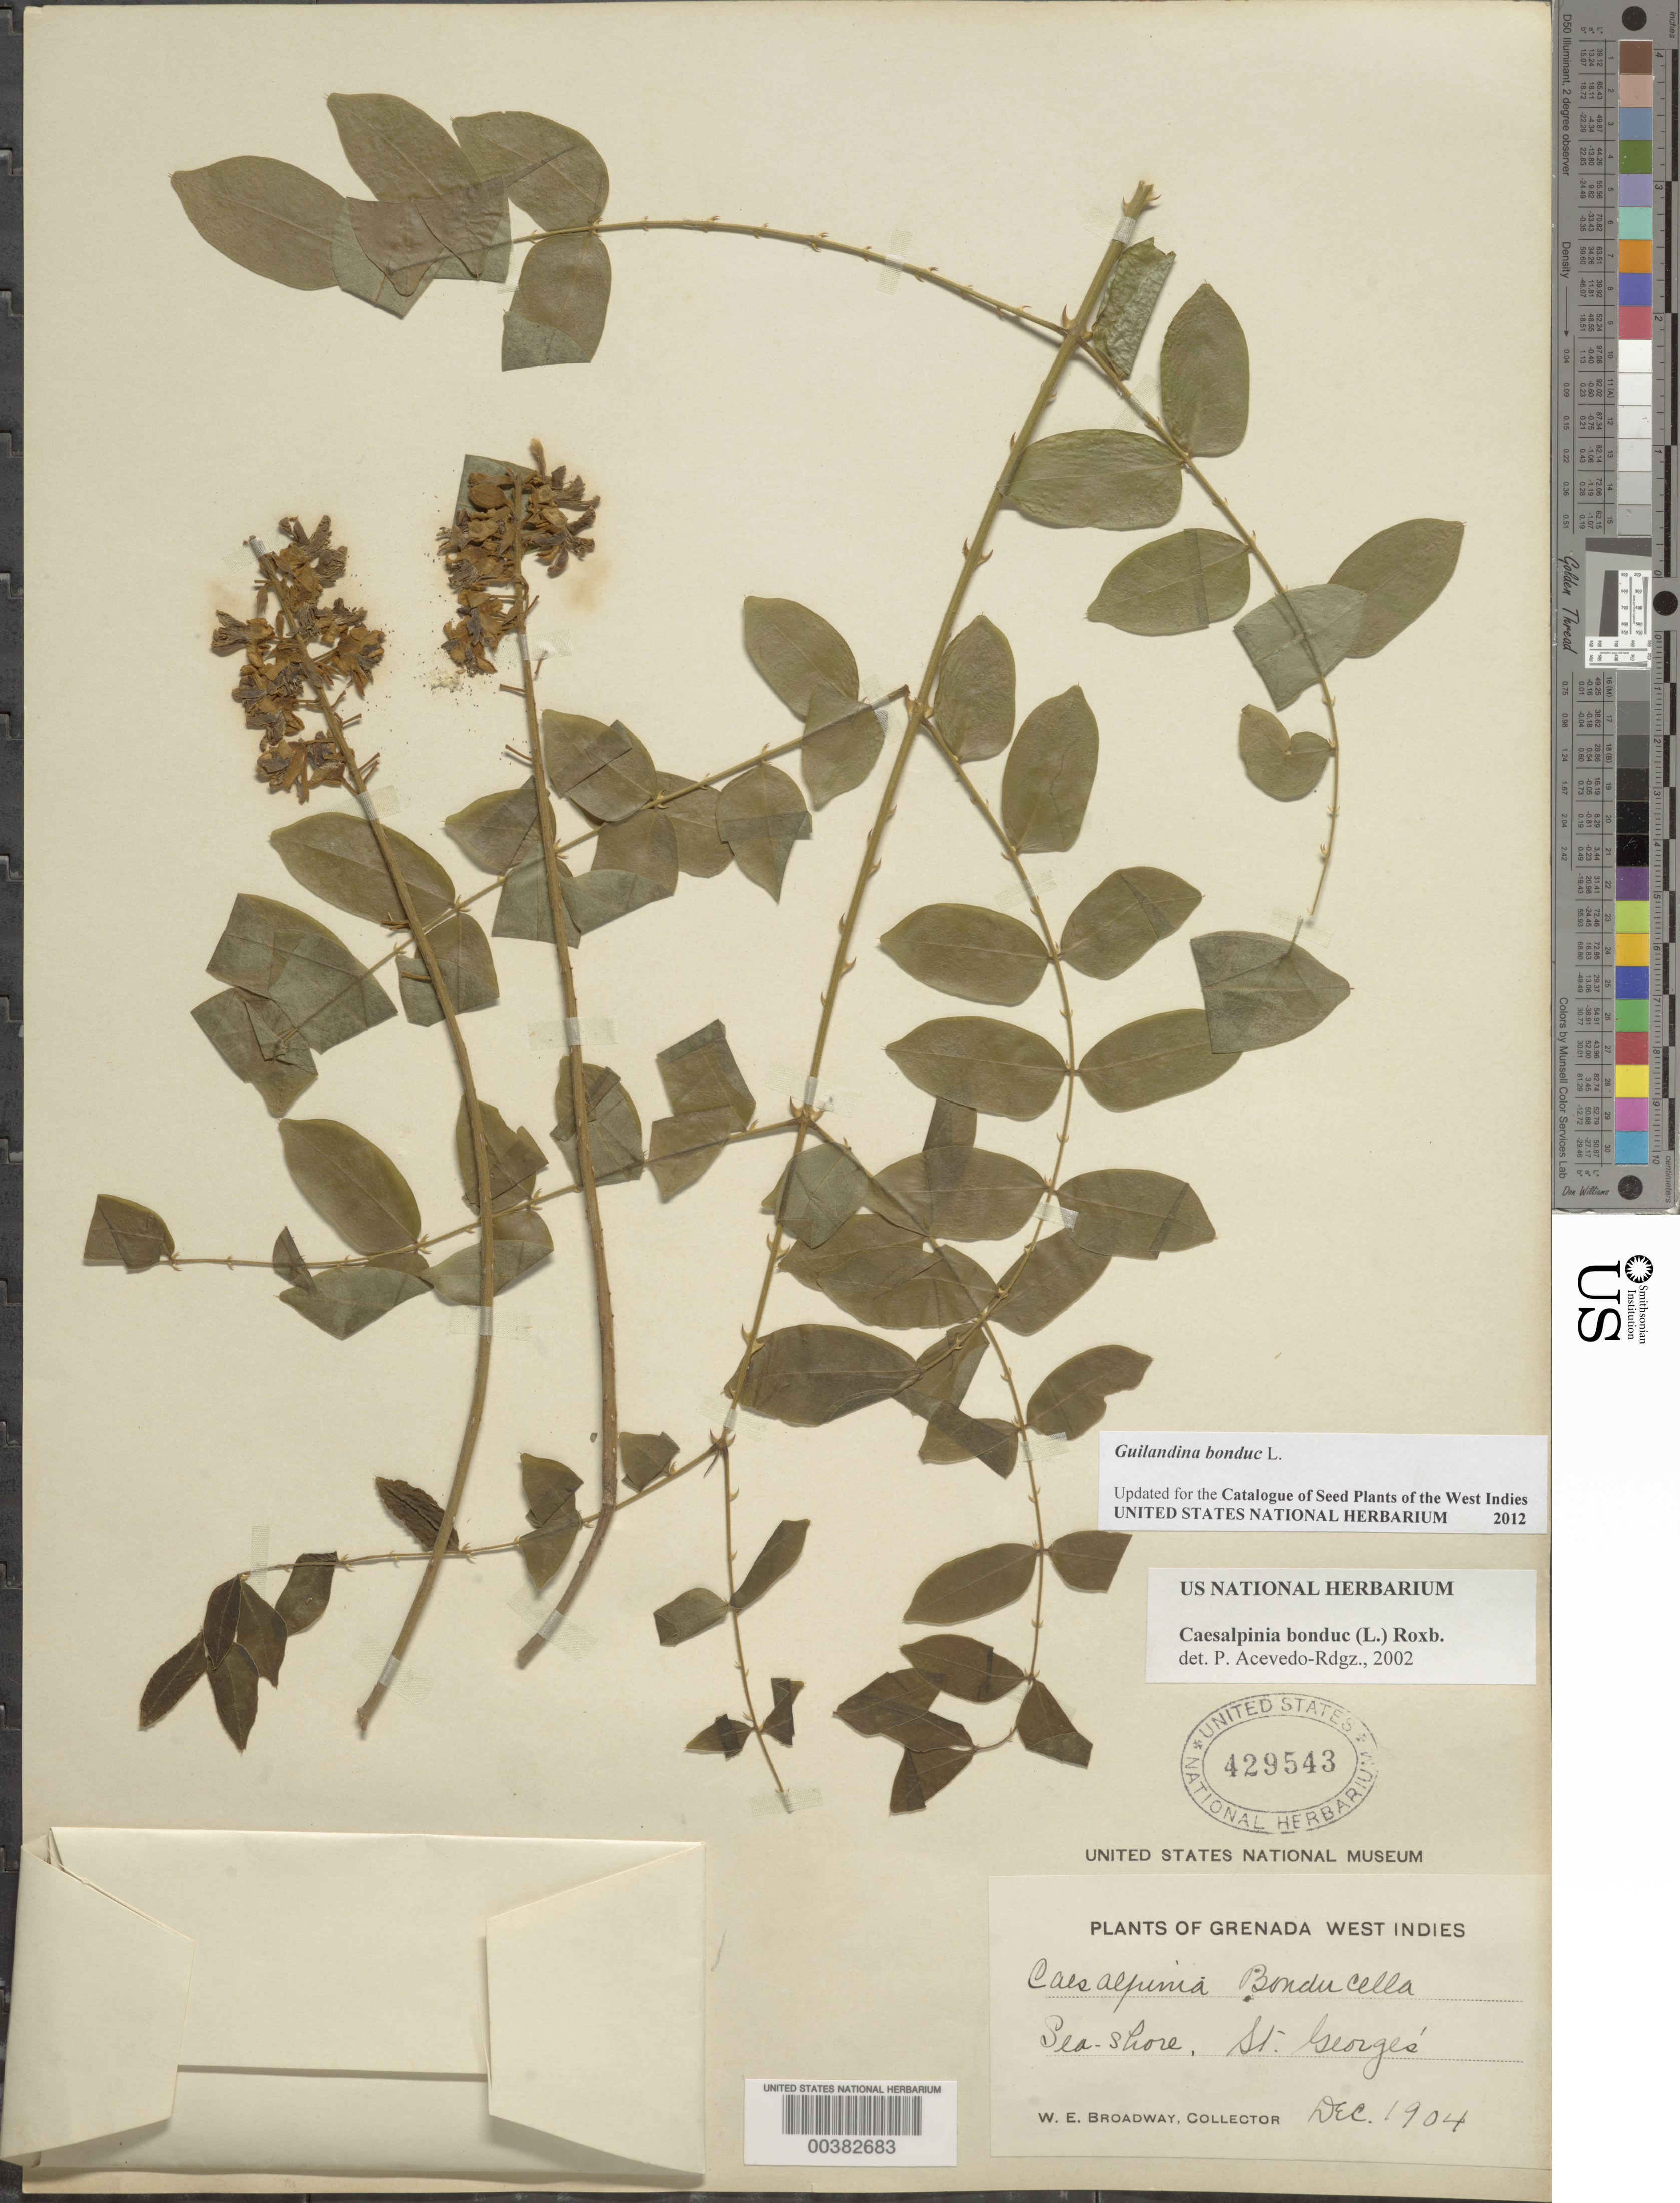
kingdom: Plantae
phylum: Tracheophyta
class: Magnoliopsida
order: Fabales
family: Fabaceae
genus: Guilandina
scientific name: Guilandina bonduc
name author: L.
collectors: W. E. Broadway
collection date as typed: Dec 1904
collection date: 1904-12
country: Grenada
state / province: Saint George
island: Grenada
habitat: Sea shore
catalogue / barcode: US 429543